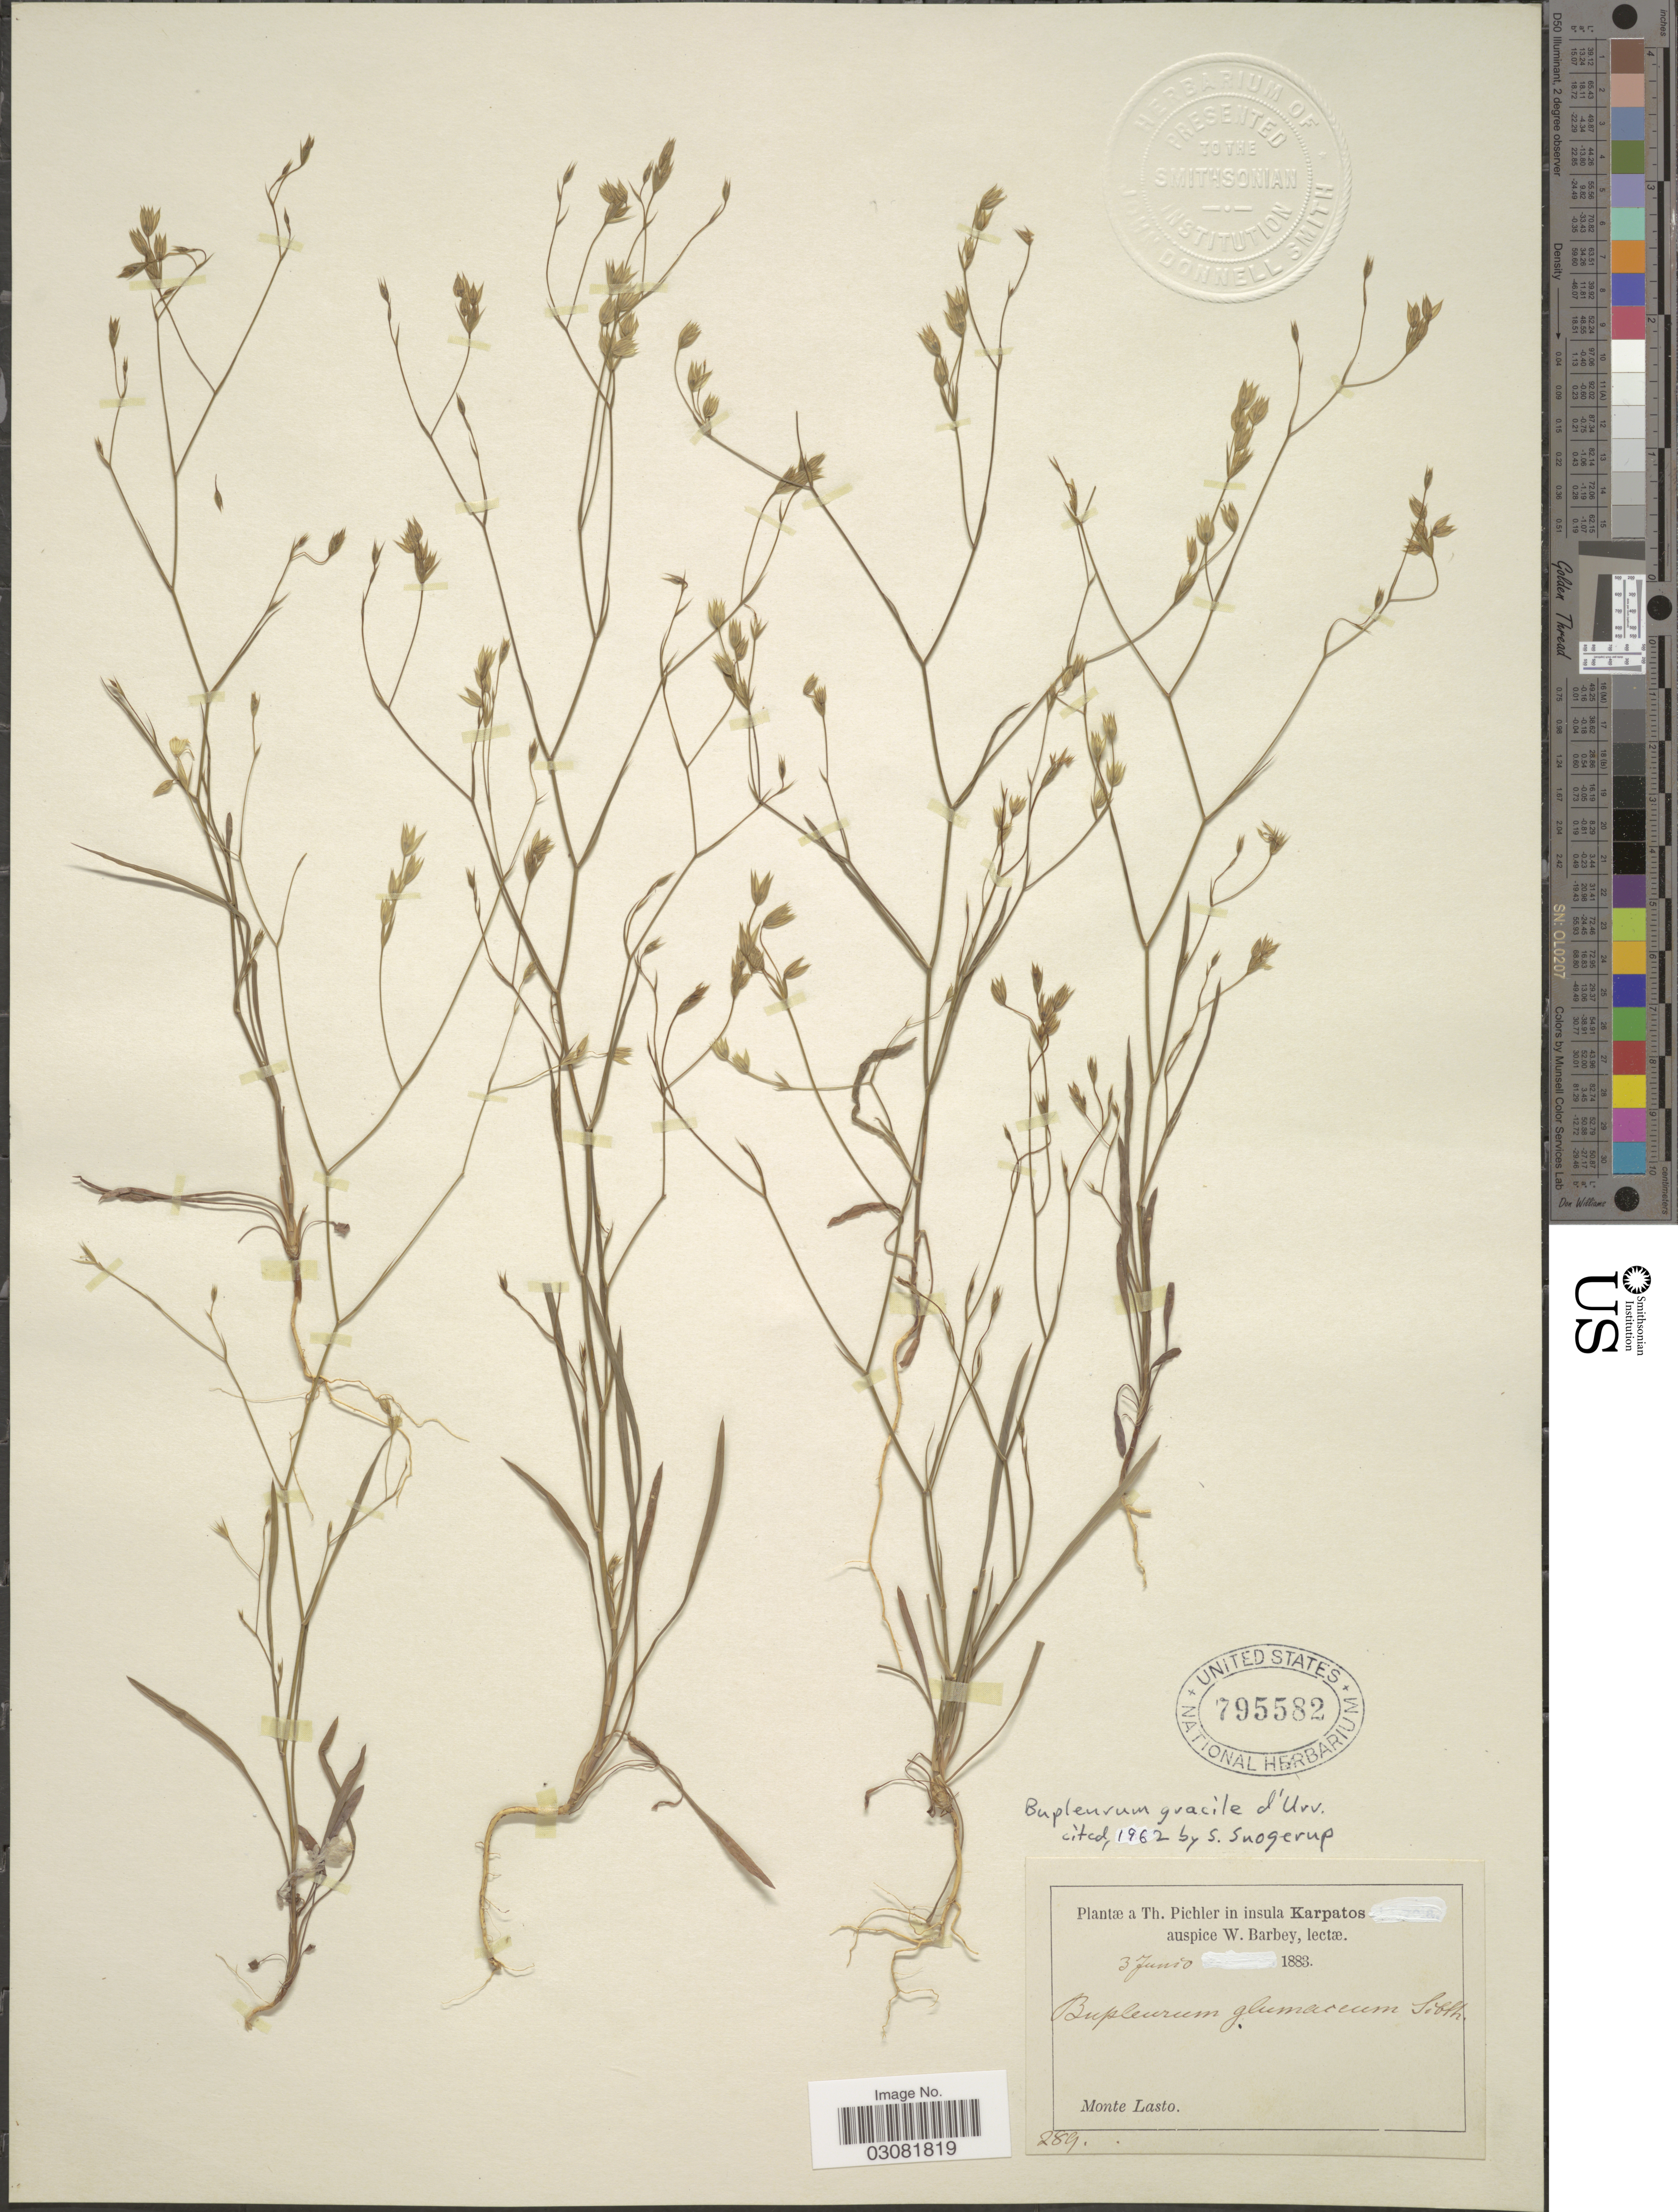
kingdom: Plantae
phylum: Tracheophyta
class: Magnoliopsida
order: Apiales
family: Apiaceae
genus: Bupleurum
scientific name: Bupleurum gracile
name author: d'Urv.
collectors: T. Pichler & W. Barbey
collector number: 289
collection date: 1883-06-03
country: Greece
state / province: South Aegean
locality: Insula Karpatos, Monte Lasto.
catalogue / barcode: US 795582